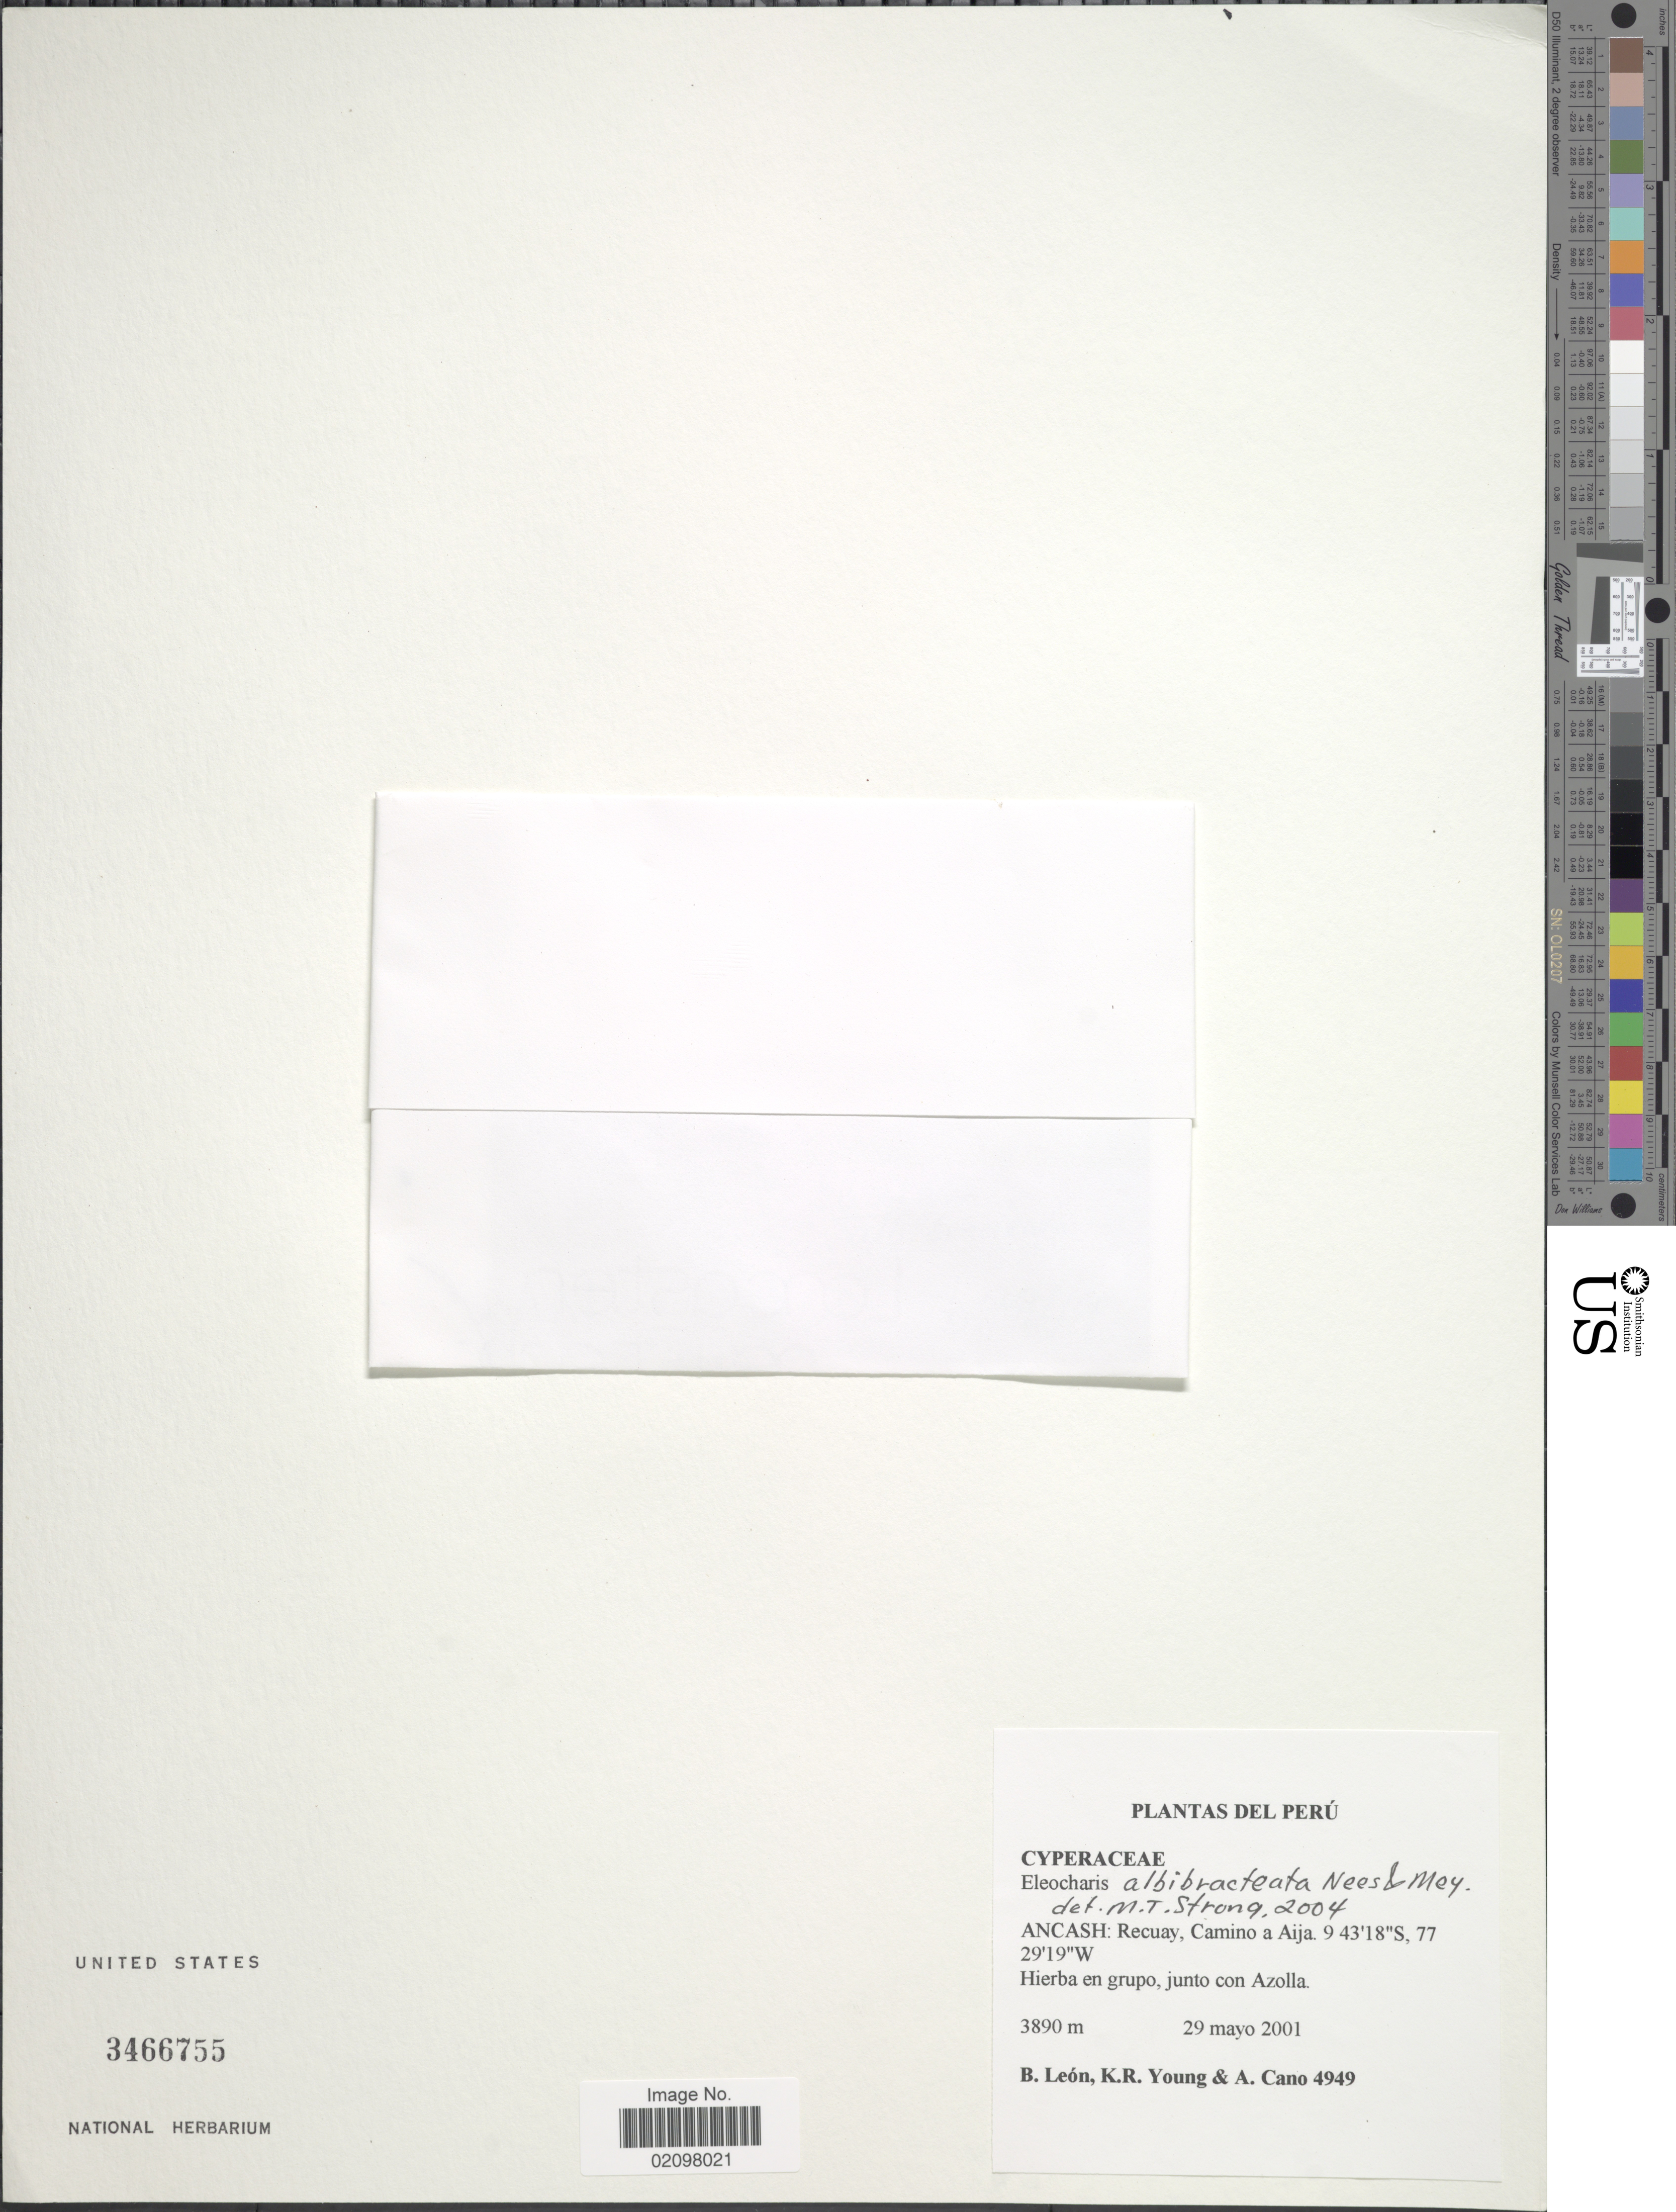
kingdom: Plantae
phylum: Tracheophyta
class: Liliopsida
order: Poales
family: Cyperaceae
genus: Eleocharis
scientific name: Eleocharis albibracteata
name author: Nees & Meyen ex Kunth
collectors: B. León, K. Young & A. Cano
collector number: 4949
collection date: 2001-05-29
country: Peru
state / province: Ancash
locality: Recuay, Camino a Aija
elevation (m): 3890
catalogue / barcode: US 3466755